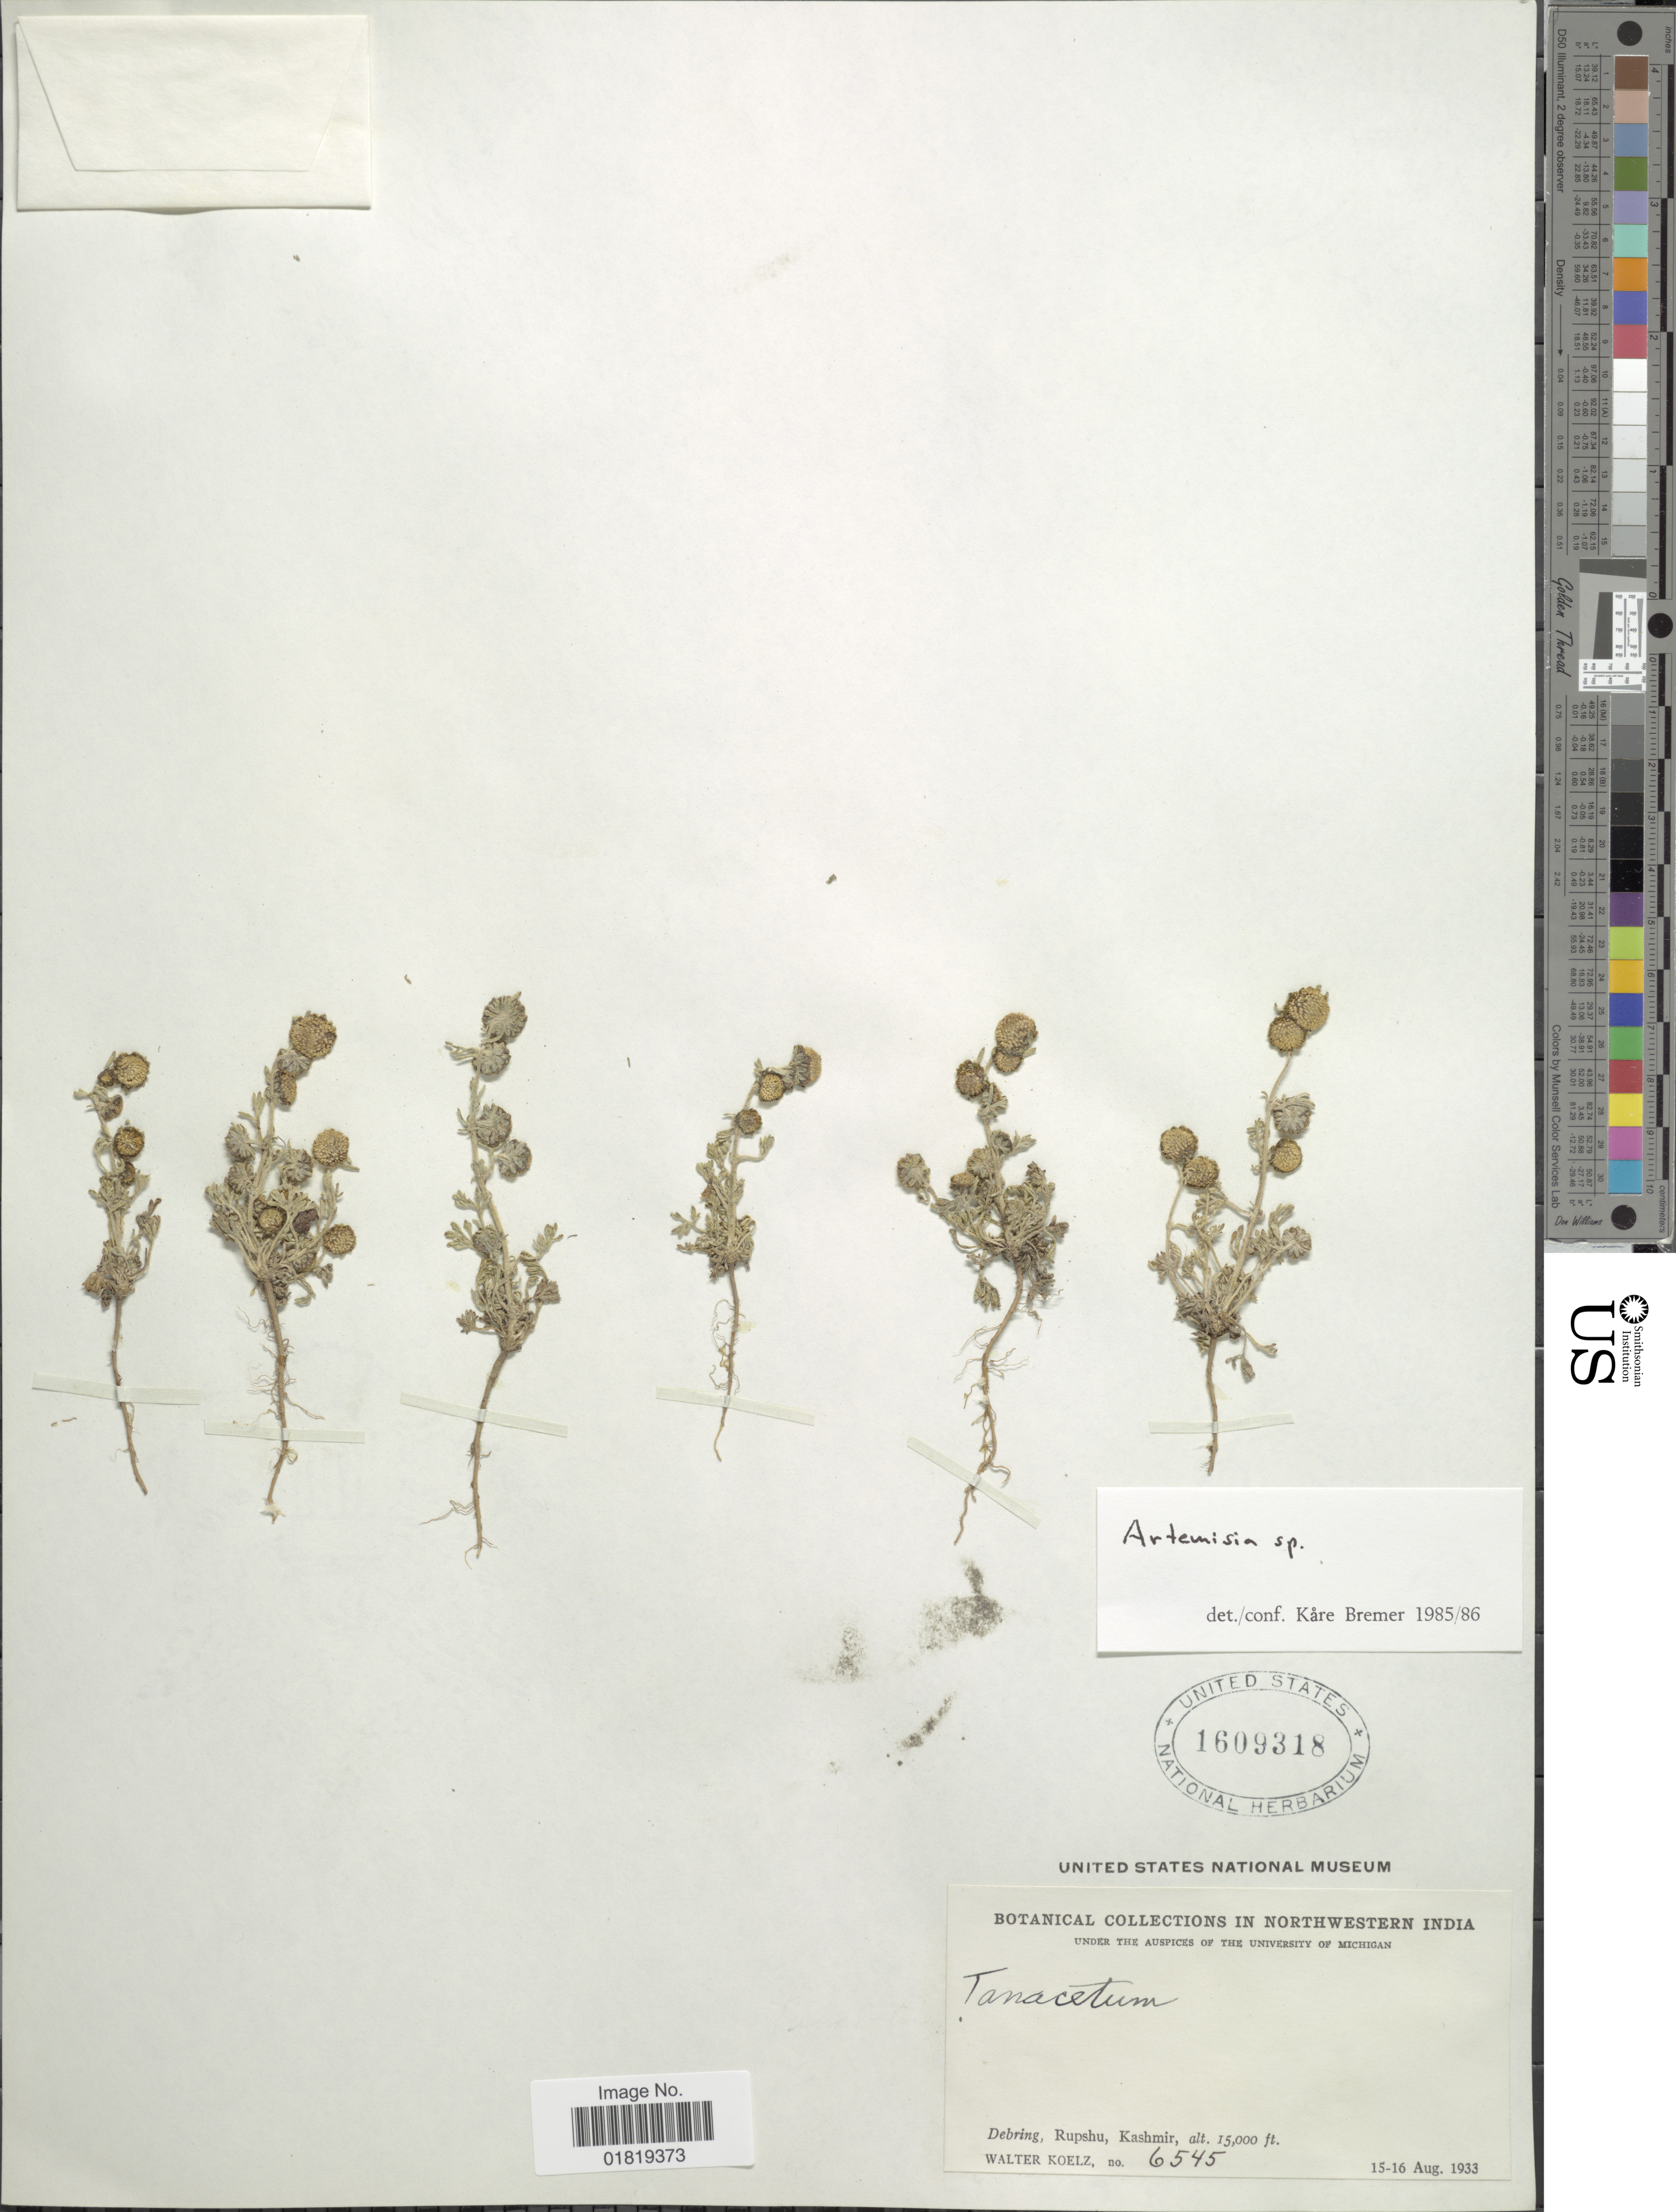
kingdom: Plantae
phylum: Tracheophyta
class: Magnoliopsida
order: Asterales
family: Asteraceae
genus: Artemisia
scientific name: Artemisia sp.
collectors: W. N. Koelz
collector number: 6545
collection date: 1933-08-15/1933-08-16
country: India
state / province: Jammu and Kashmir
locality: Northwestern India, Debring, Rupshu, Kashmir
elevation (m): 4572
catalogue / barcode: US 1609318